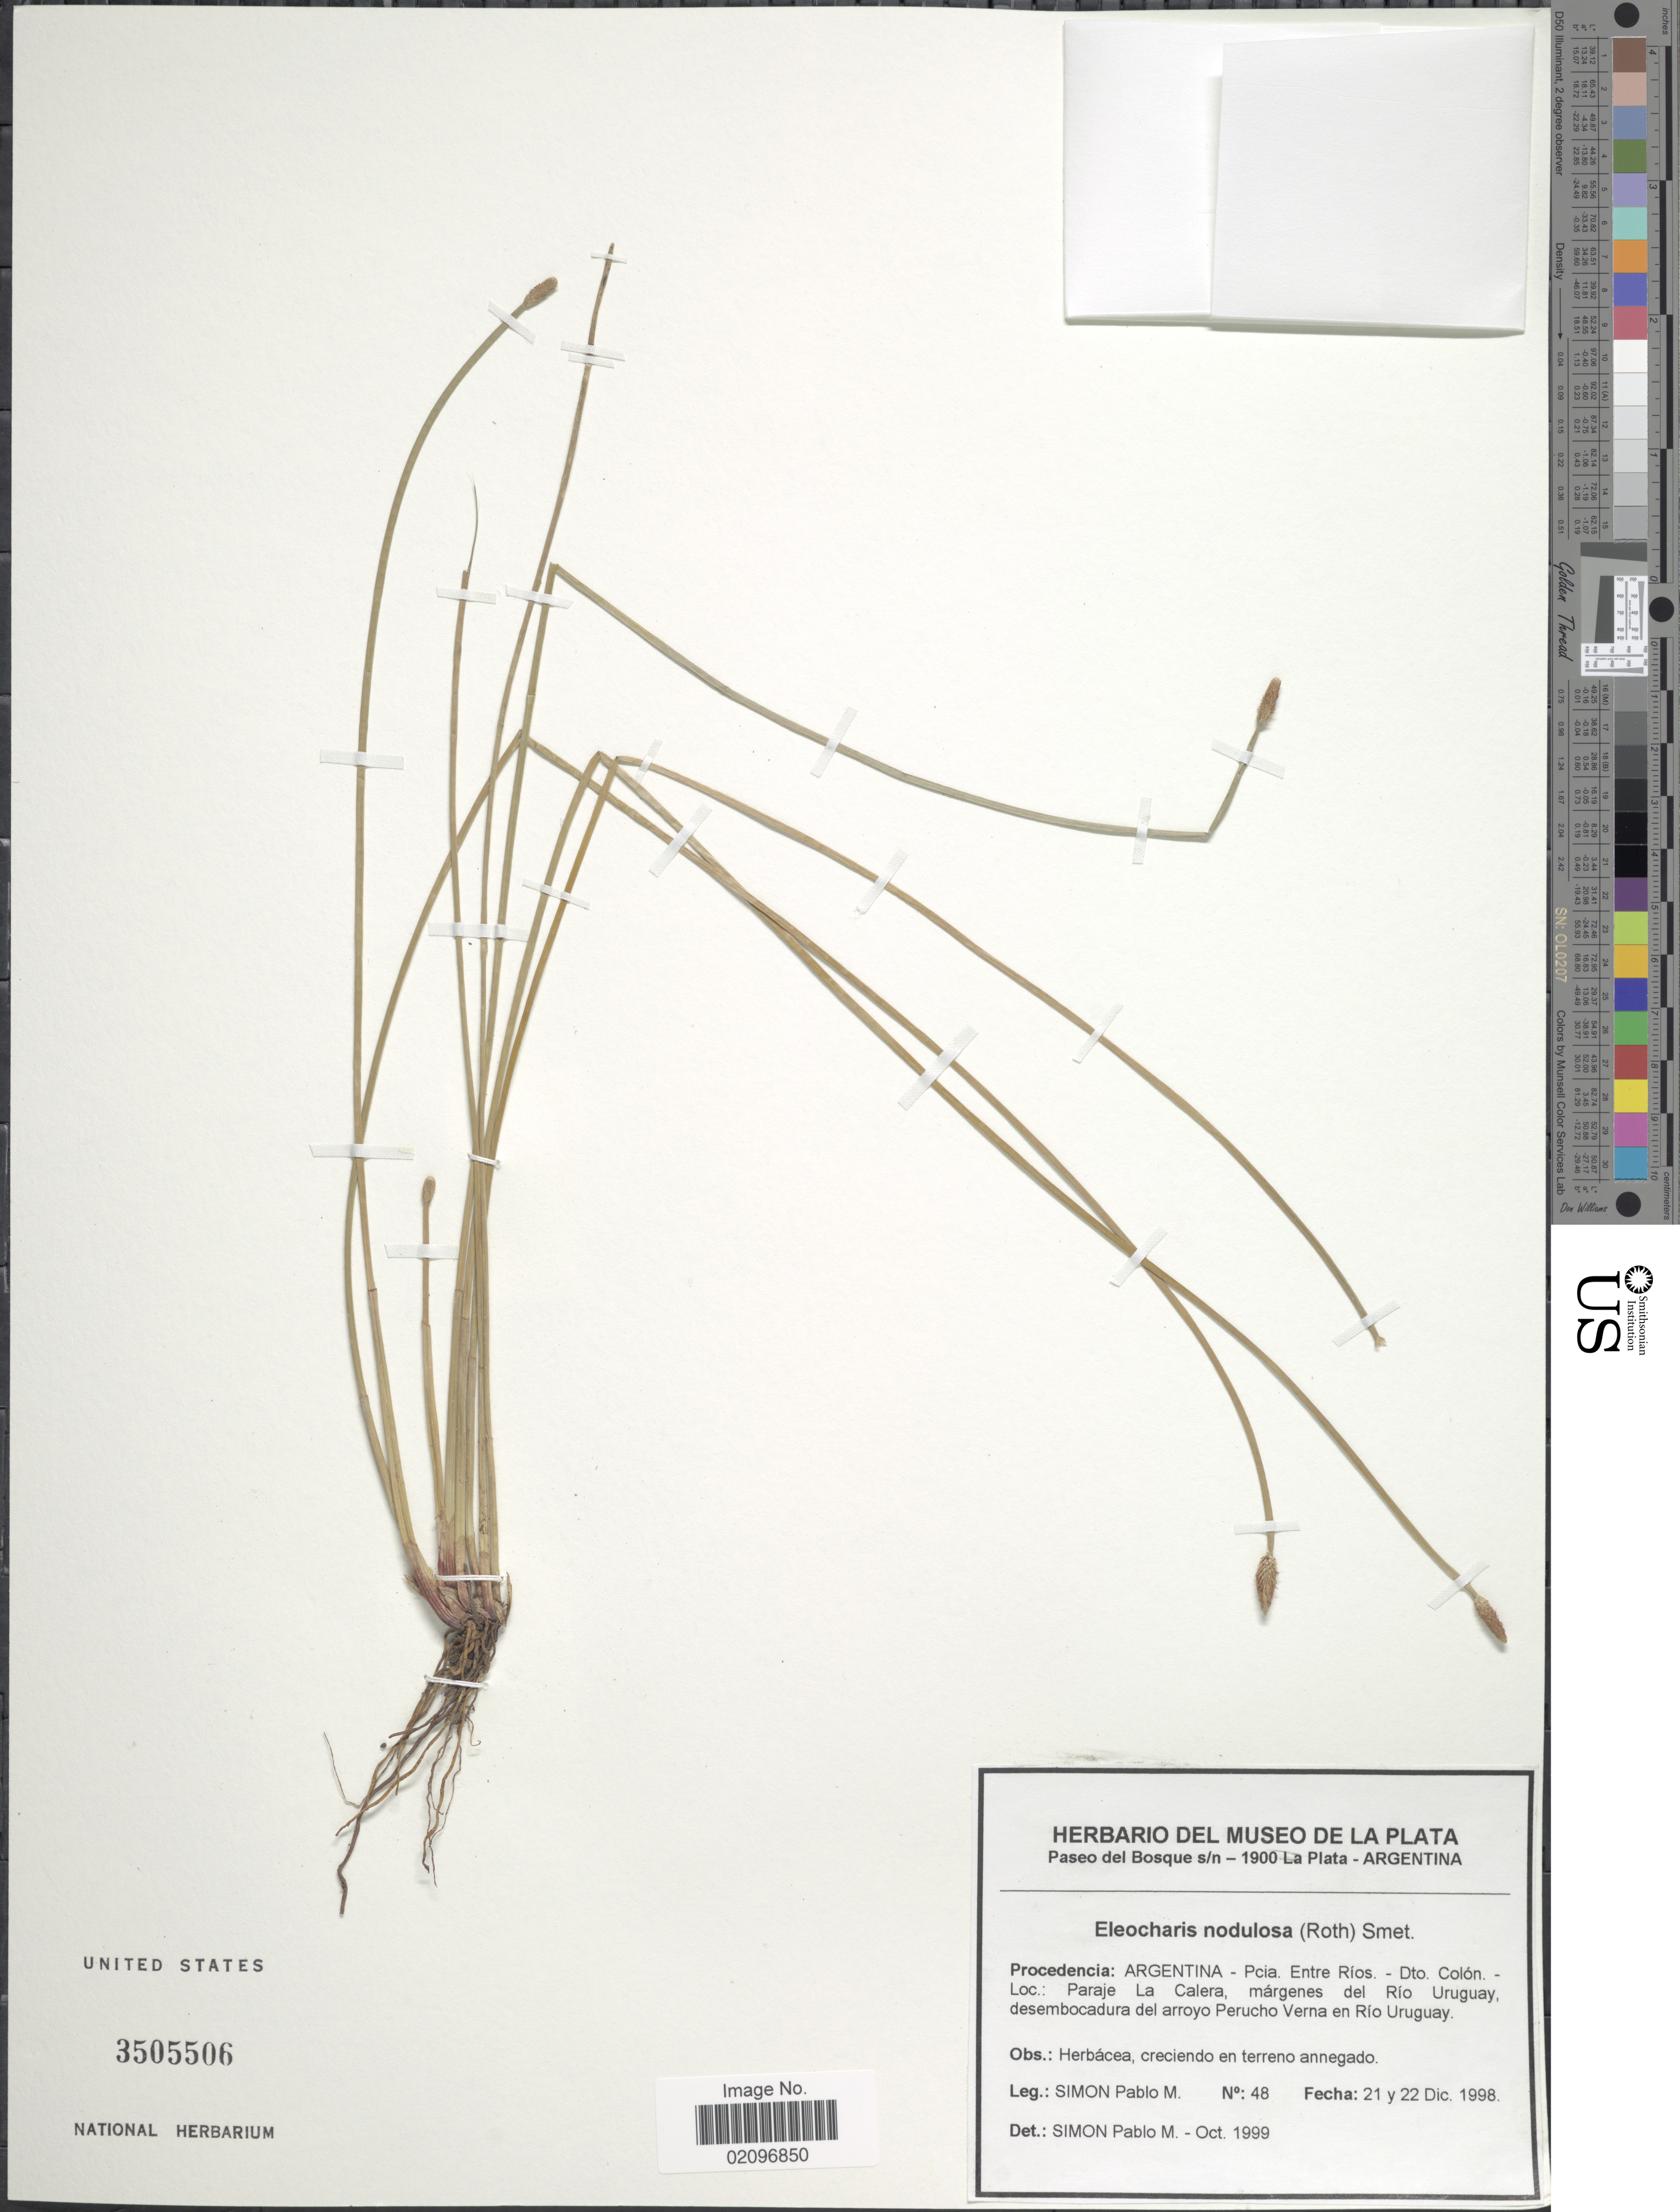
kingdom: Plantae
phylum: Tracheophyta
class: Liliopsida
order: Poales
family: Cyperaceae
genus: Eleocharis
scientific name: Eleocharis montana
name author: (Kunth) Roem. & Schult.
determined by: Strong, Mark T., (BOT), Smithsonian Institution - National Museum of Natural History (UNITED STATES)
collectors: S. Pablo M.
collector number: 48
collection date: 1998-12-21/1998-12-22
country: Argentina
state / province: Entre Rios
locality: Argentina - Pcia. Entre Rios. - Dto. Colon. Paraje La Calera, margenes del rio Uruguay, desembocadura del arroyo Perucho Verna en Rio Uruguay.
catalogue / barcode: US 3505506